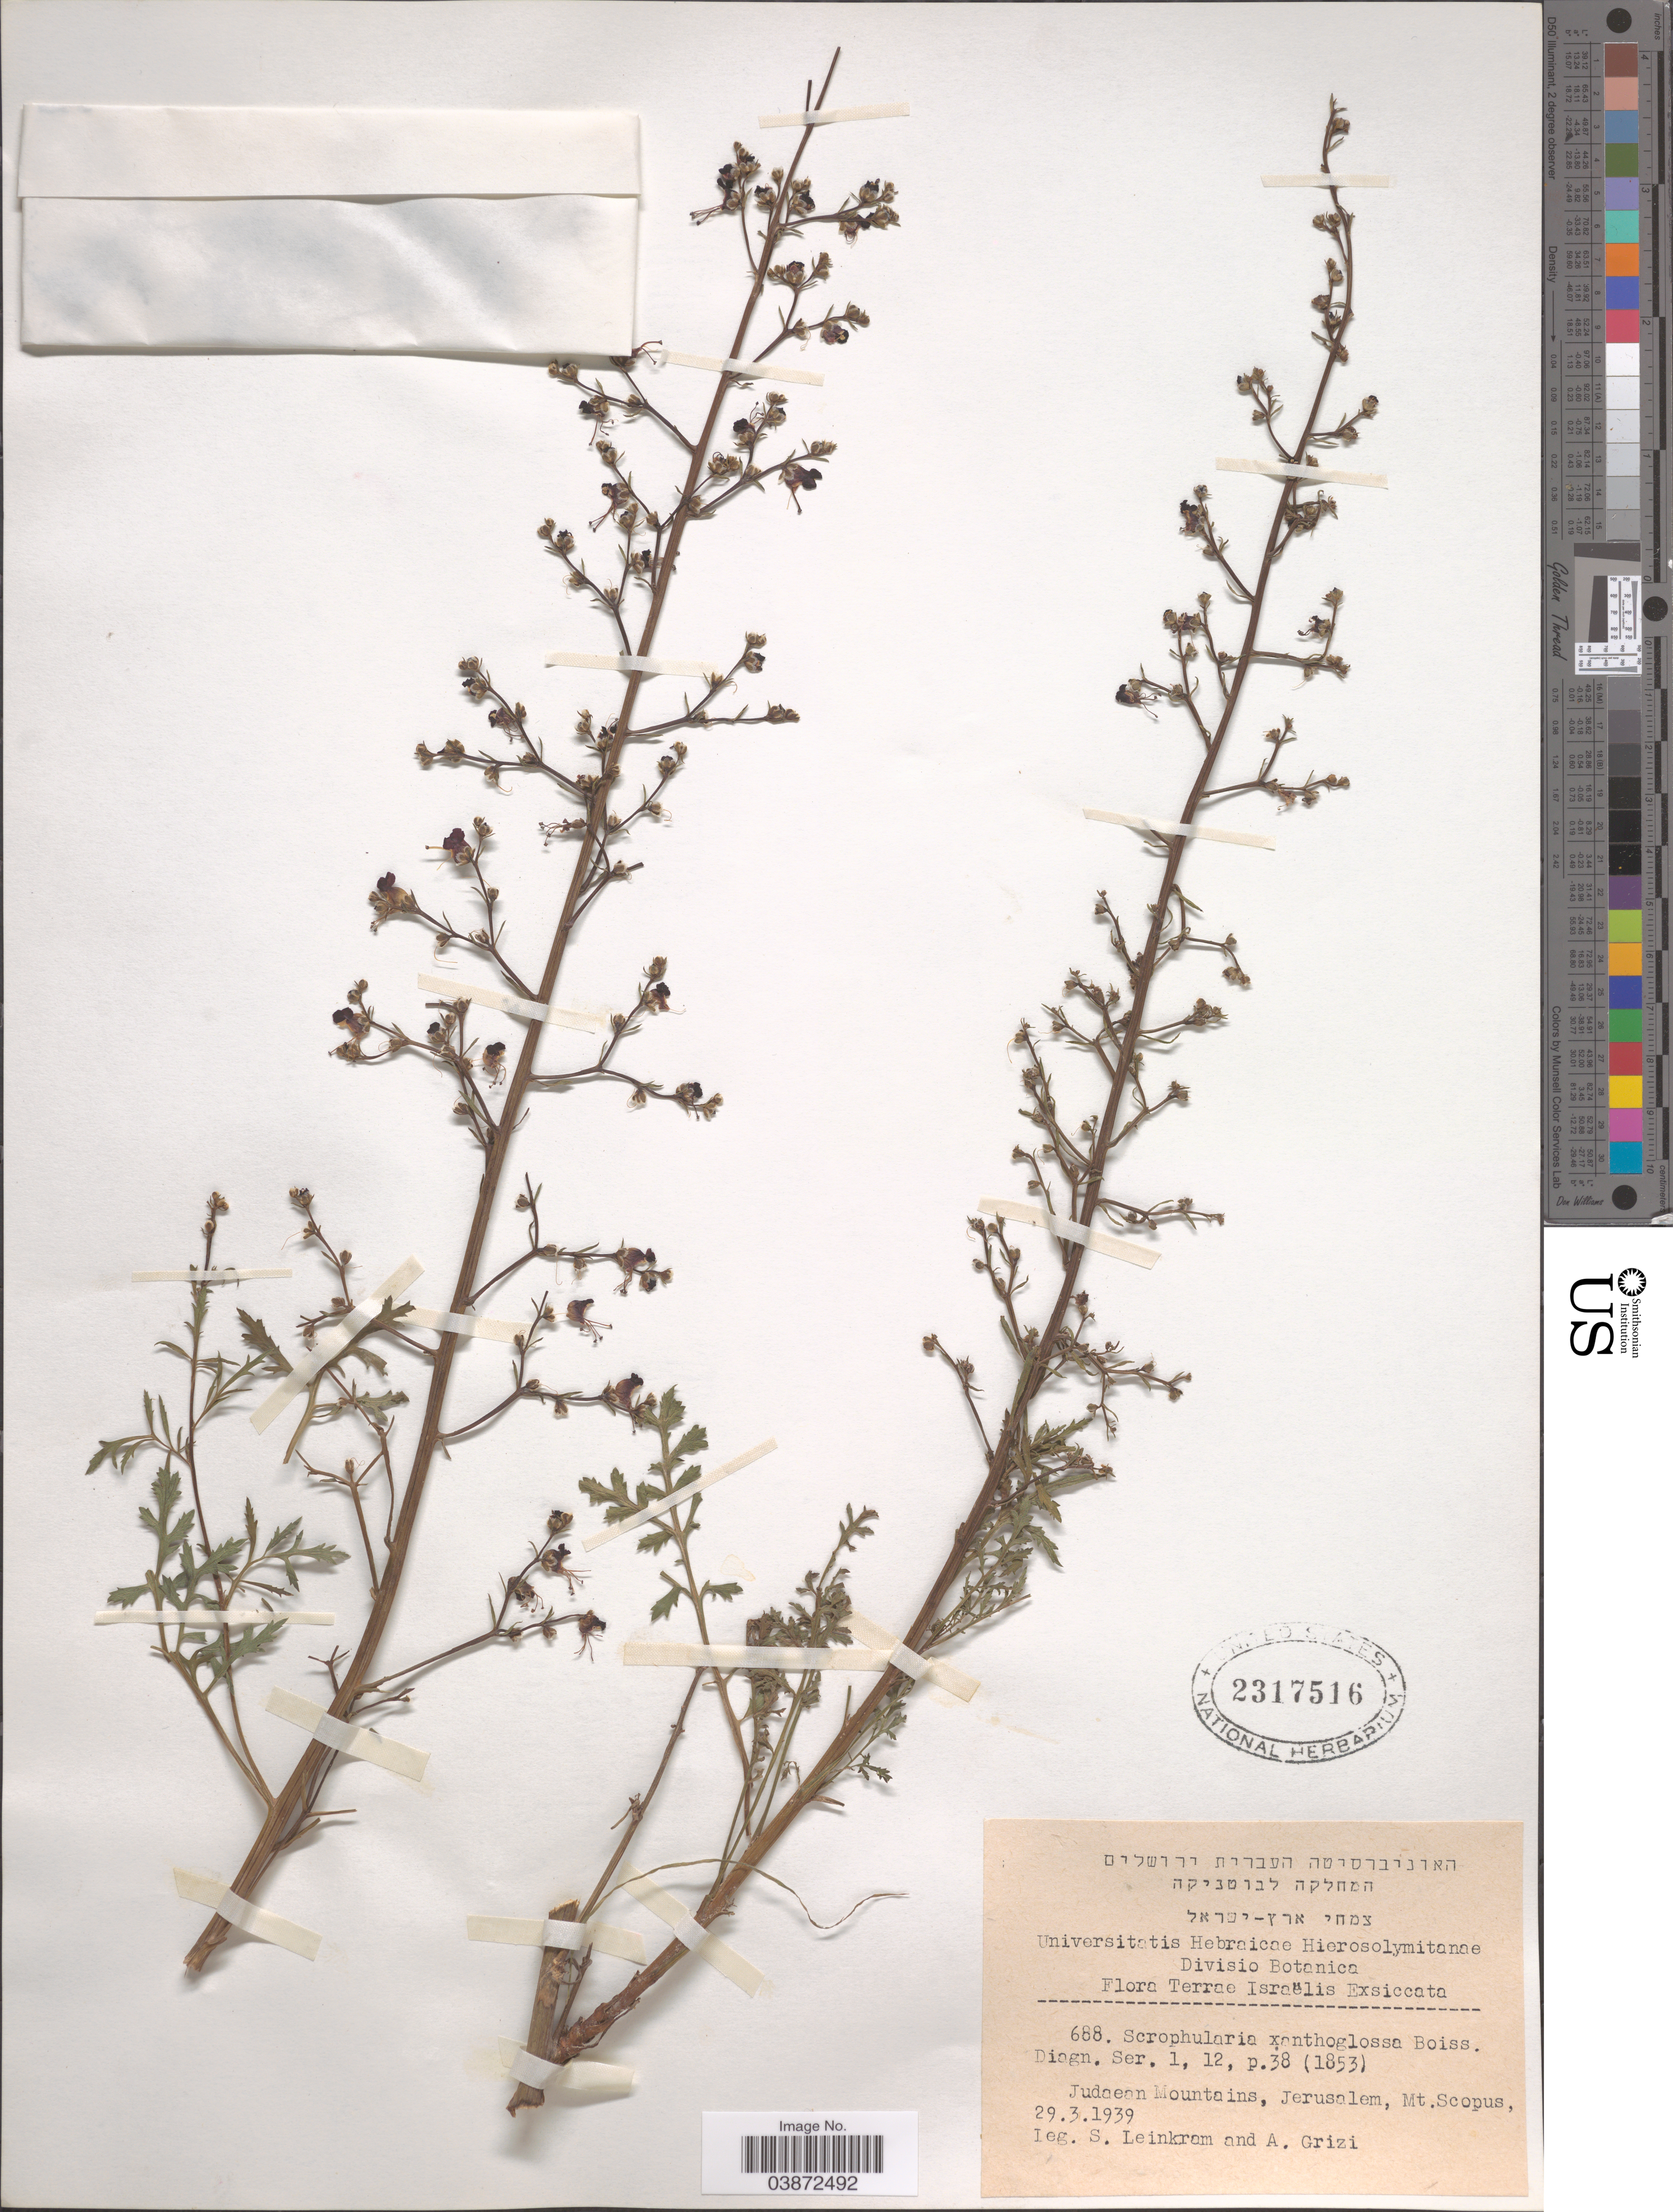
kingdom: Plantae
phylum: Tracheophyta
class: Magnoliopsida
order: Lamiales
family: Scrophulariaceae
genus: Scrophularia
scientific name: Scrophularia xanthoglossa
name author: Benth.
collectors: Leinkram, S. & A. Grizi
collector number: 688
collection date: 1939-03-29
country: Israel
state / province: Jerusalem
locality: Judaean Mountains, Mt. Scopus.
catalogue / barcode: US 2317516